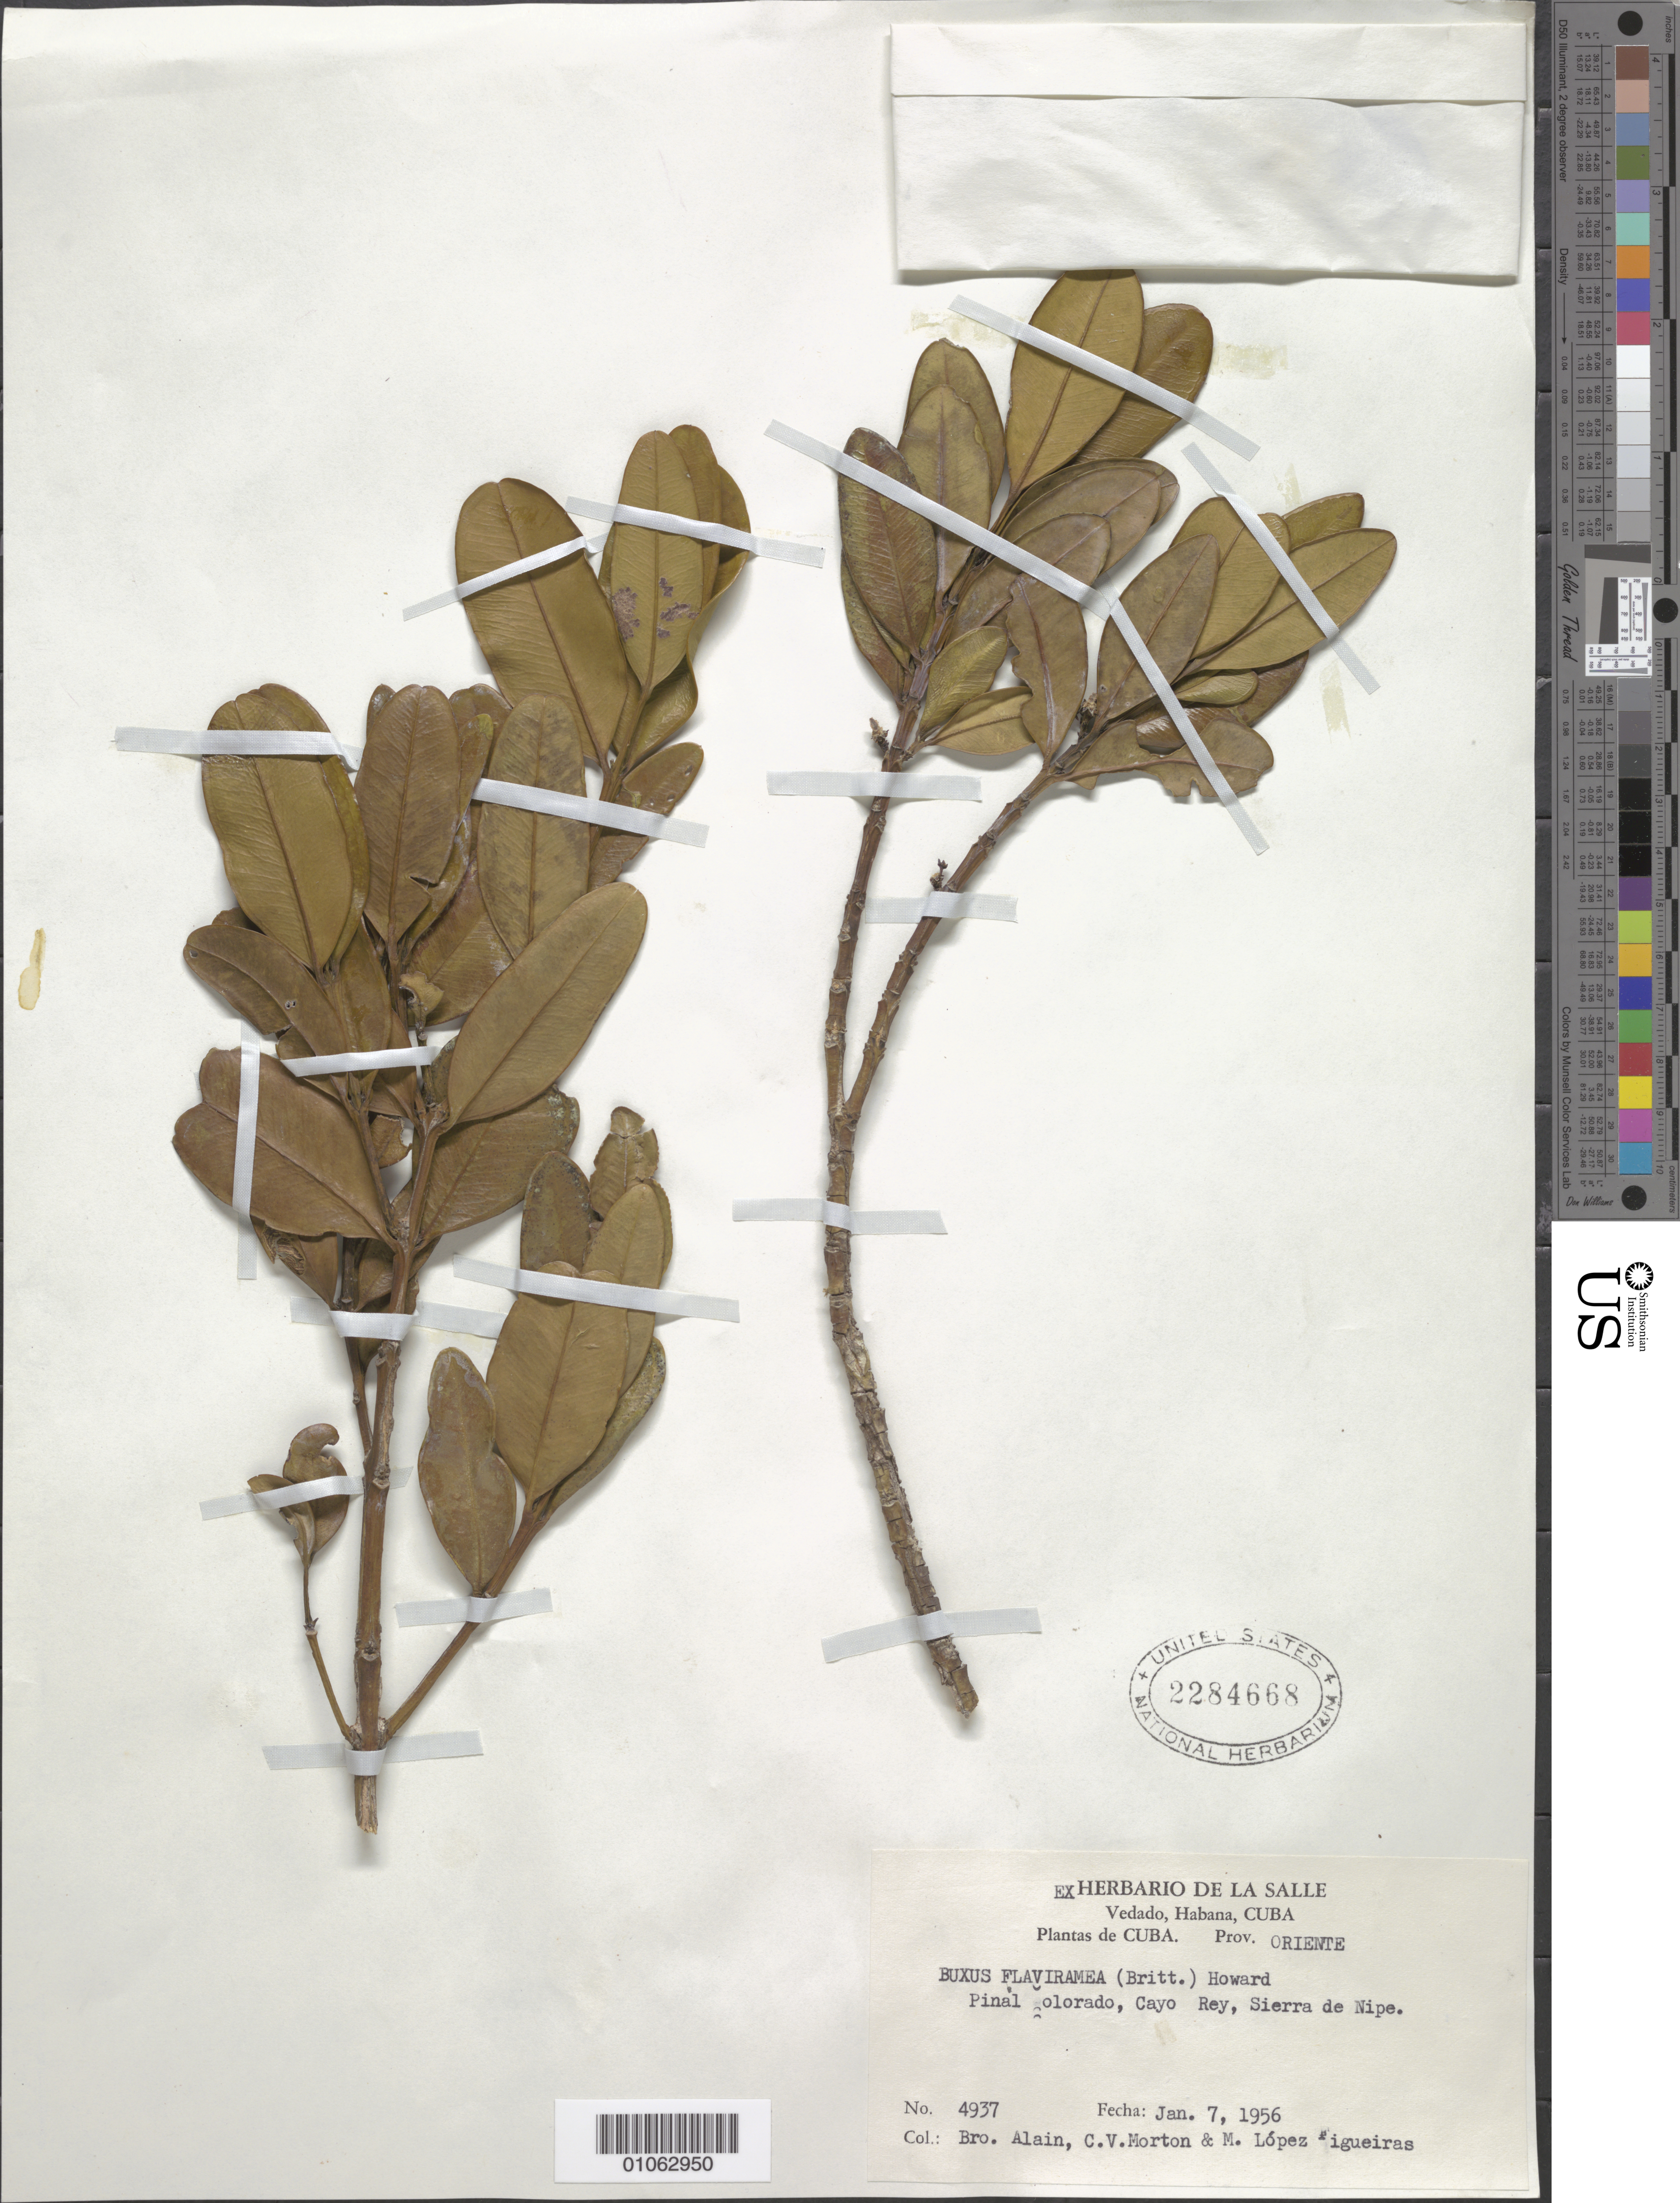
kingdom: Plantae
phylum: Tracheophyta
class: Magnoliopsida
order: Buxales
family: Buxaceae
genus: Buxus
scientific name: Buxus flaviramea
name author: (Britton) R.A. Howard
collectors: A. H. Liogier, C. V. Morton & M. López Figueiras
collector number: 4937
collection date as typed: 07 Jan 1956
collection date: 1956-01-07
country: Cuba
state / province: Holguín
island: Cuba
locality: Pinal colorado, Cayo Rey, Sierra de Nipe [Oriente]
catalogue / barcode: US 2284668